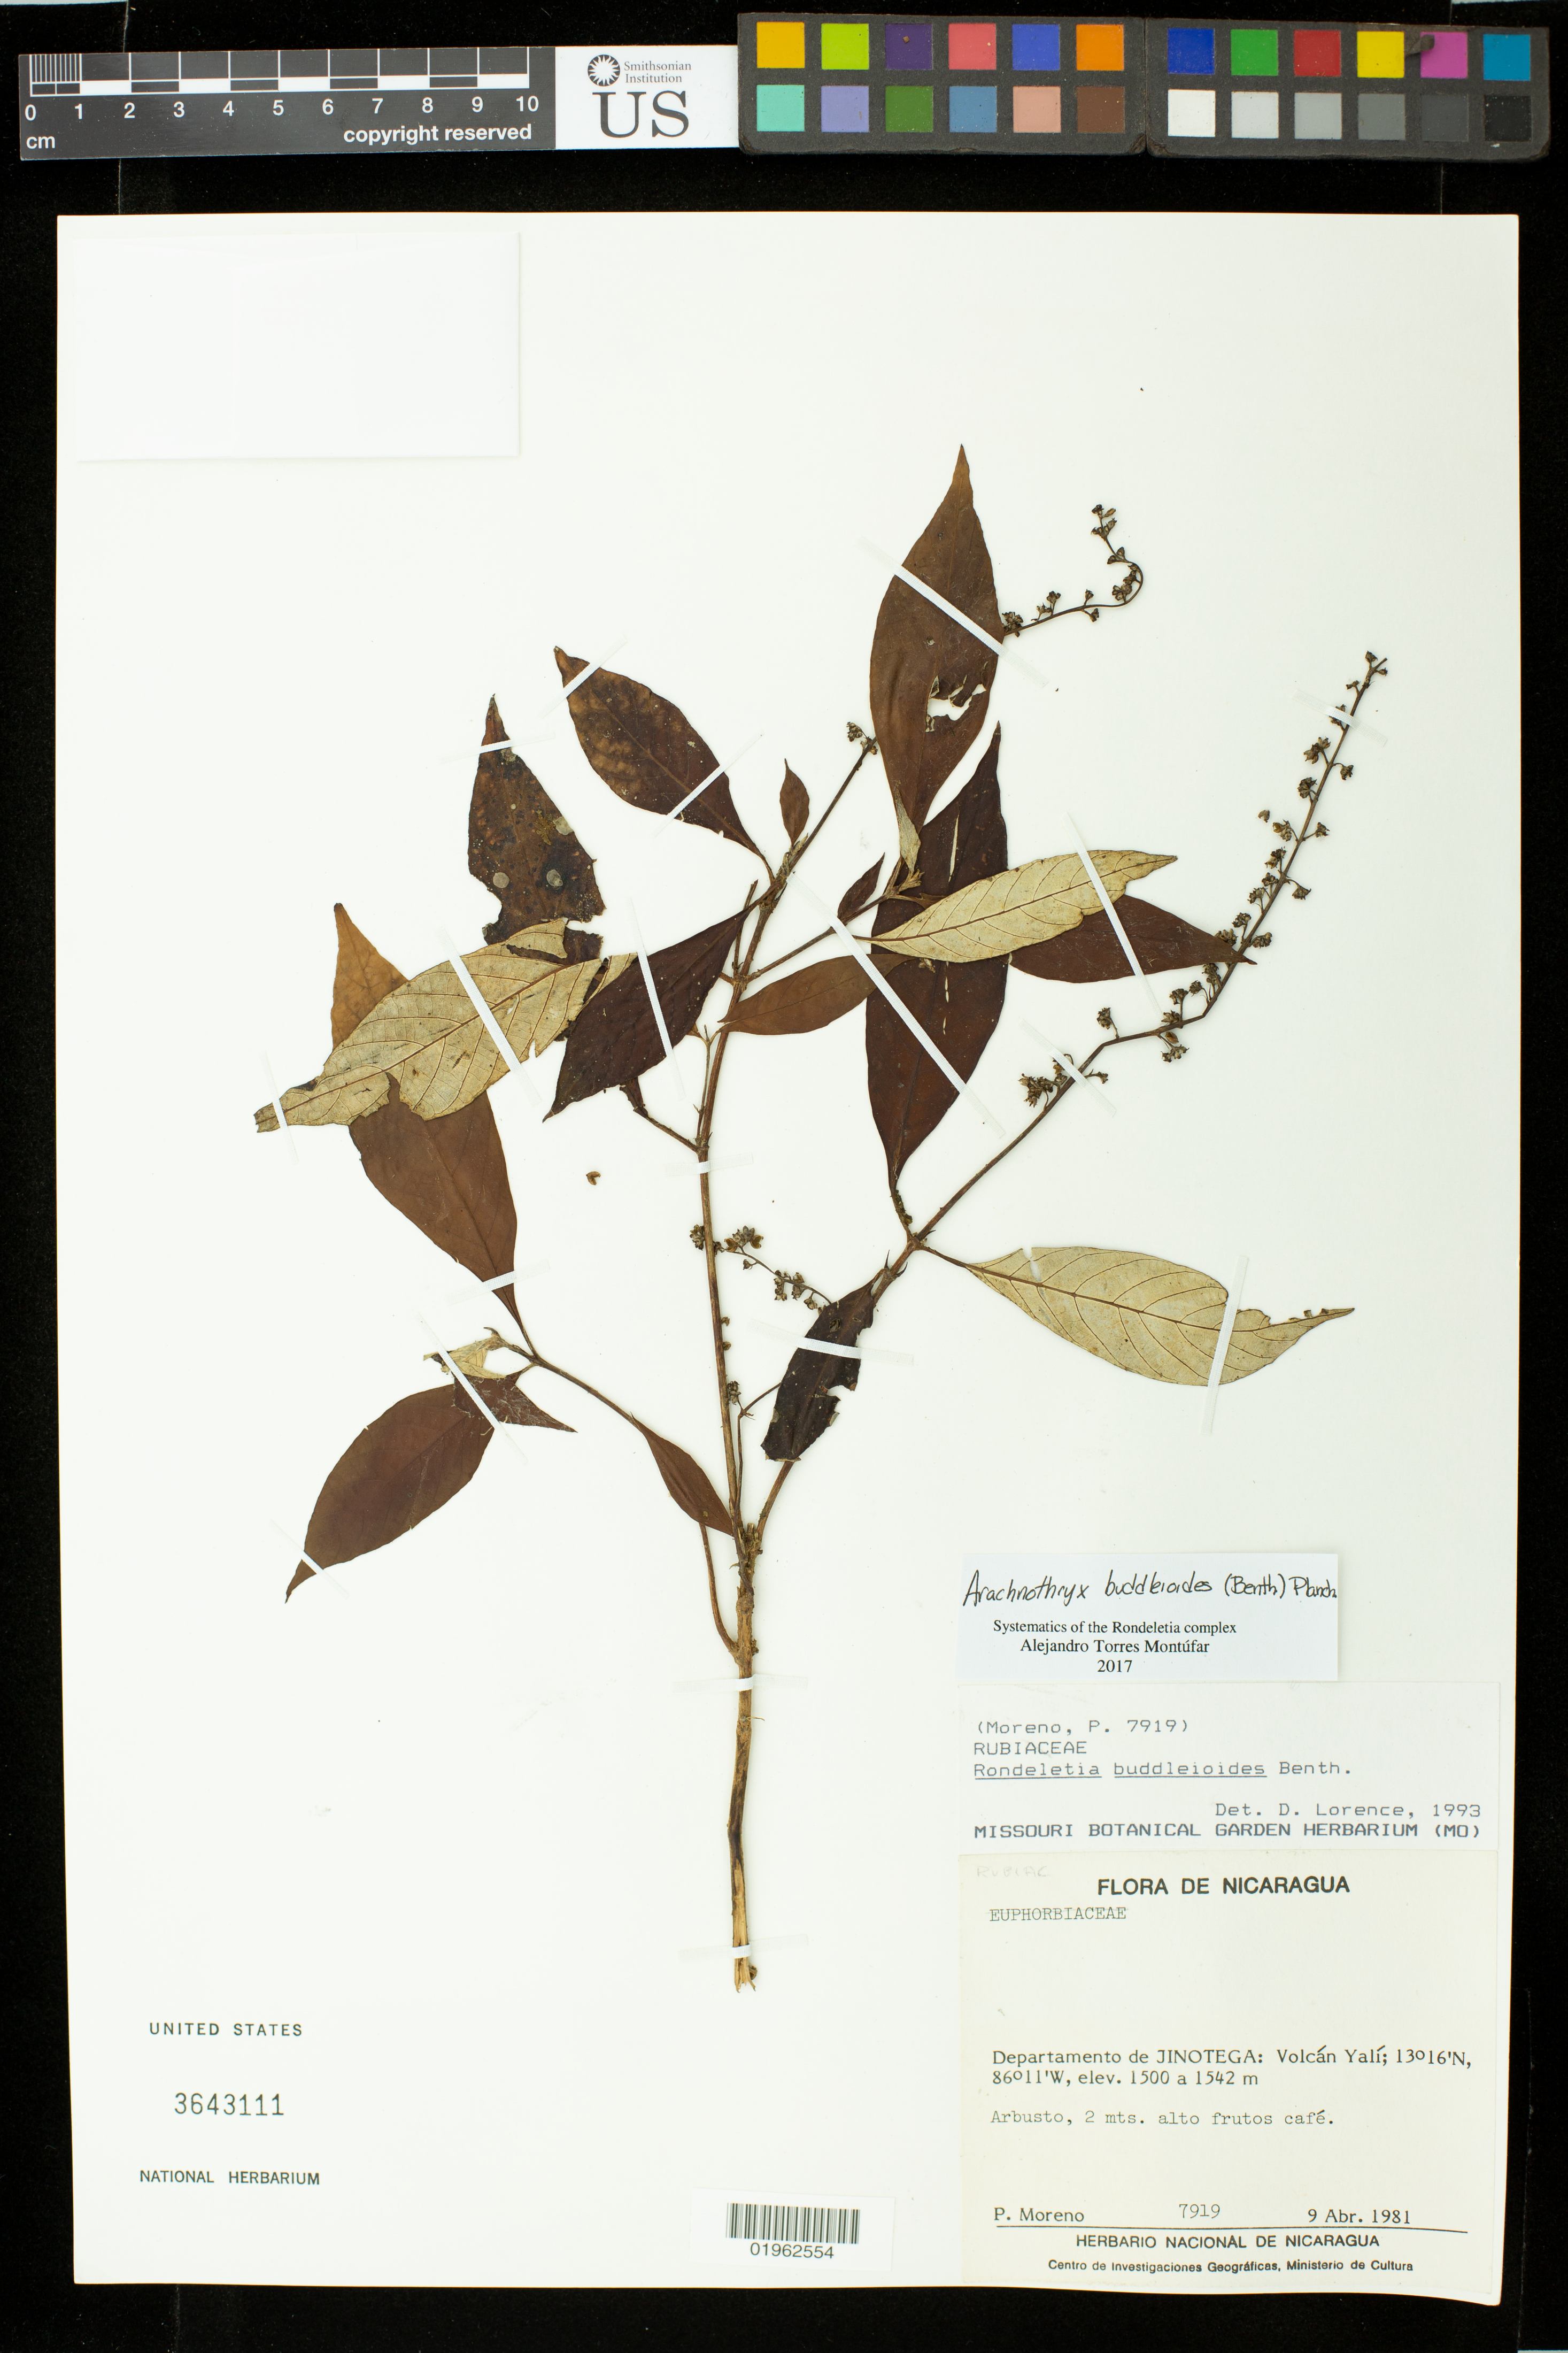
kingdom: Plantae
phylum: Tracheophyta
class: Magnoliopsida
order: Gentianales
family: Rubiaceae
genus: Arachnothryx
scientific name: Arachnothryx buddleioides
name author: (Benth.) Planch.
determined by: Torres Montufar, J. A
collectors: P. Moreno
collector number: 7919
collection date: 1981-04-09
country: Nicaragua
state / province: Jinotega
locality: Volcan Yali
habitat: alto frutos café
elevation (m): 1500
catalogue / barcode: US 3643111